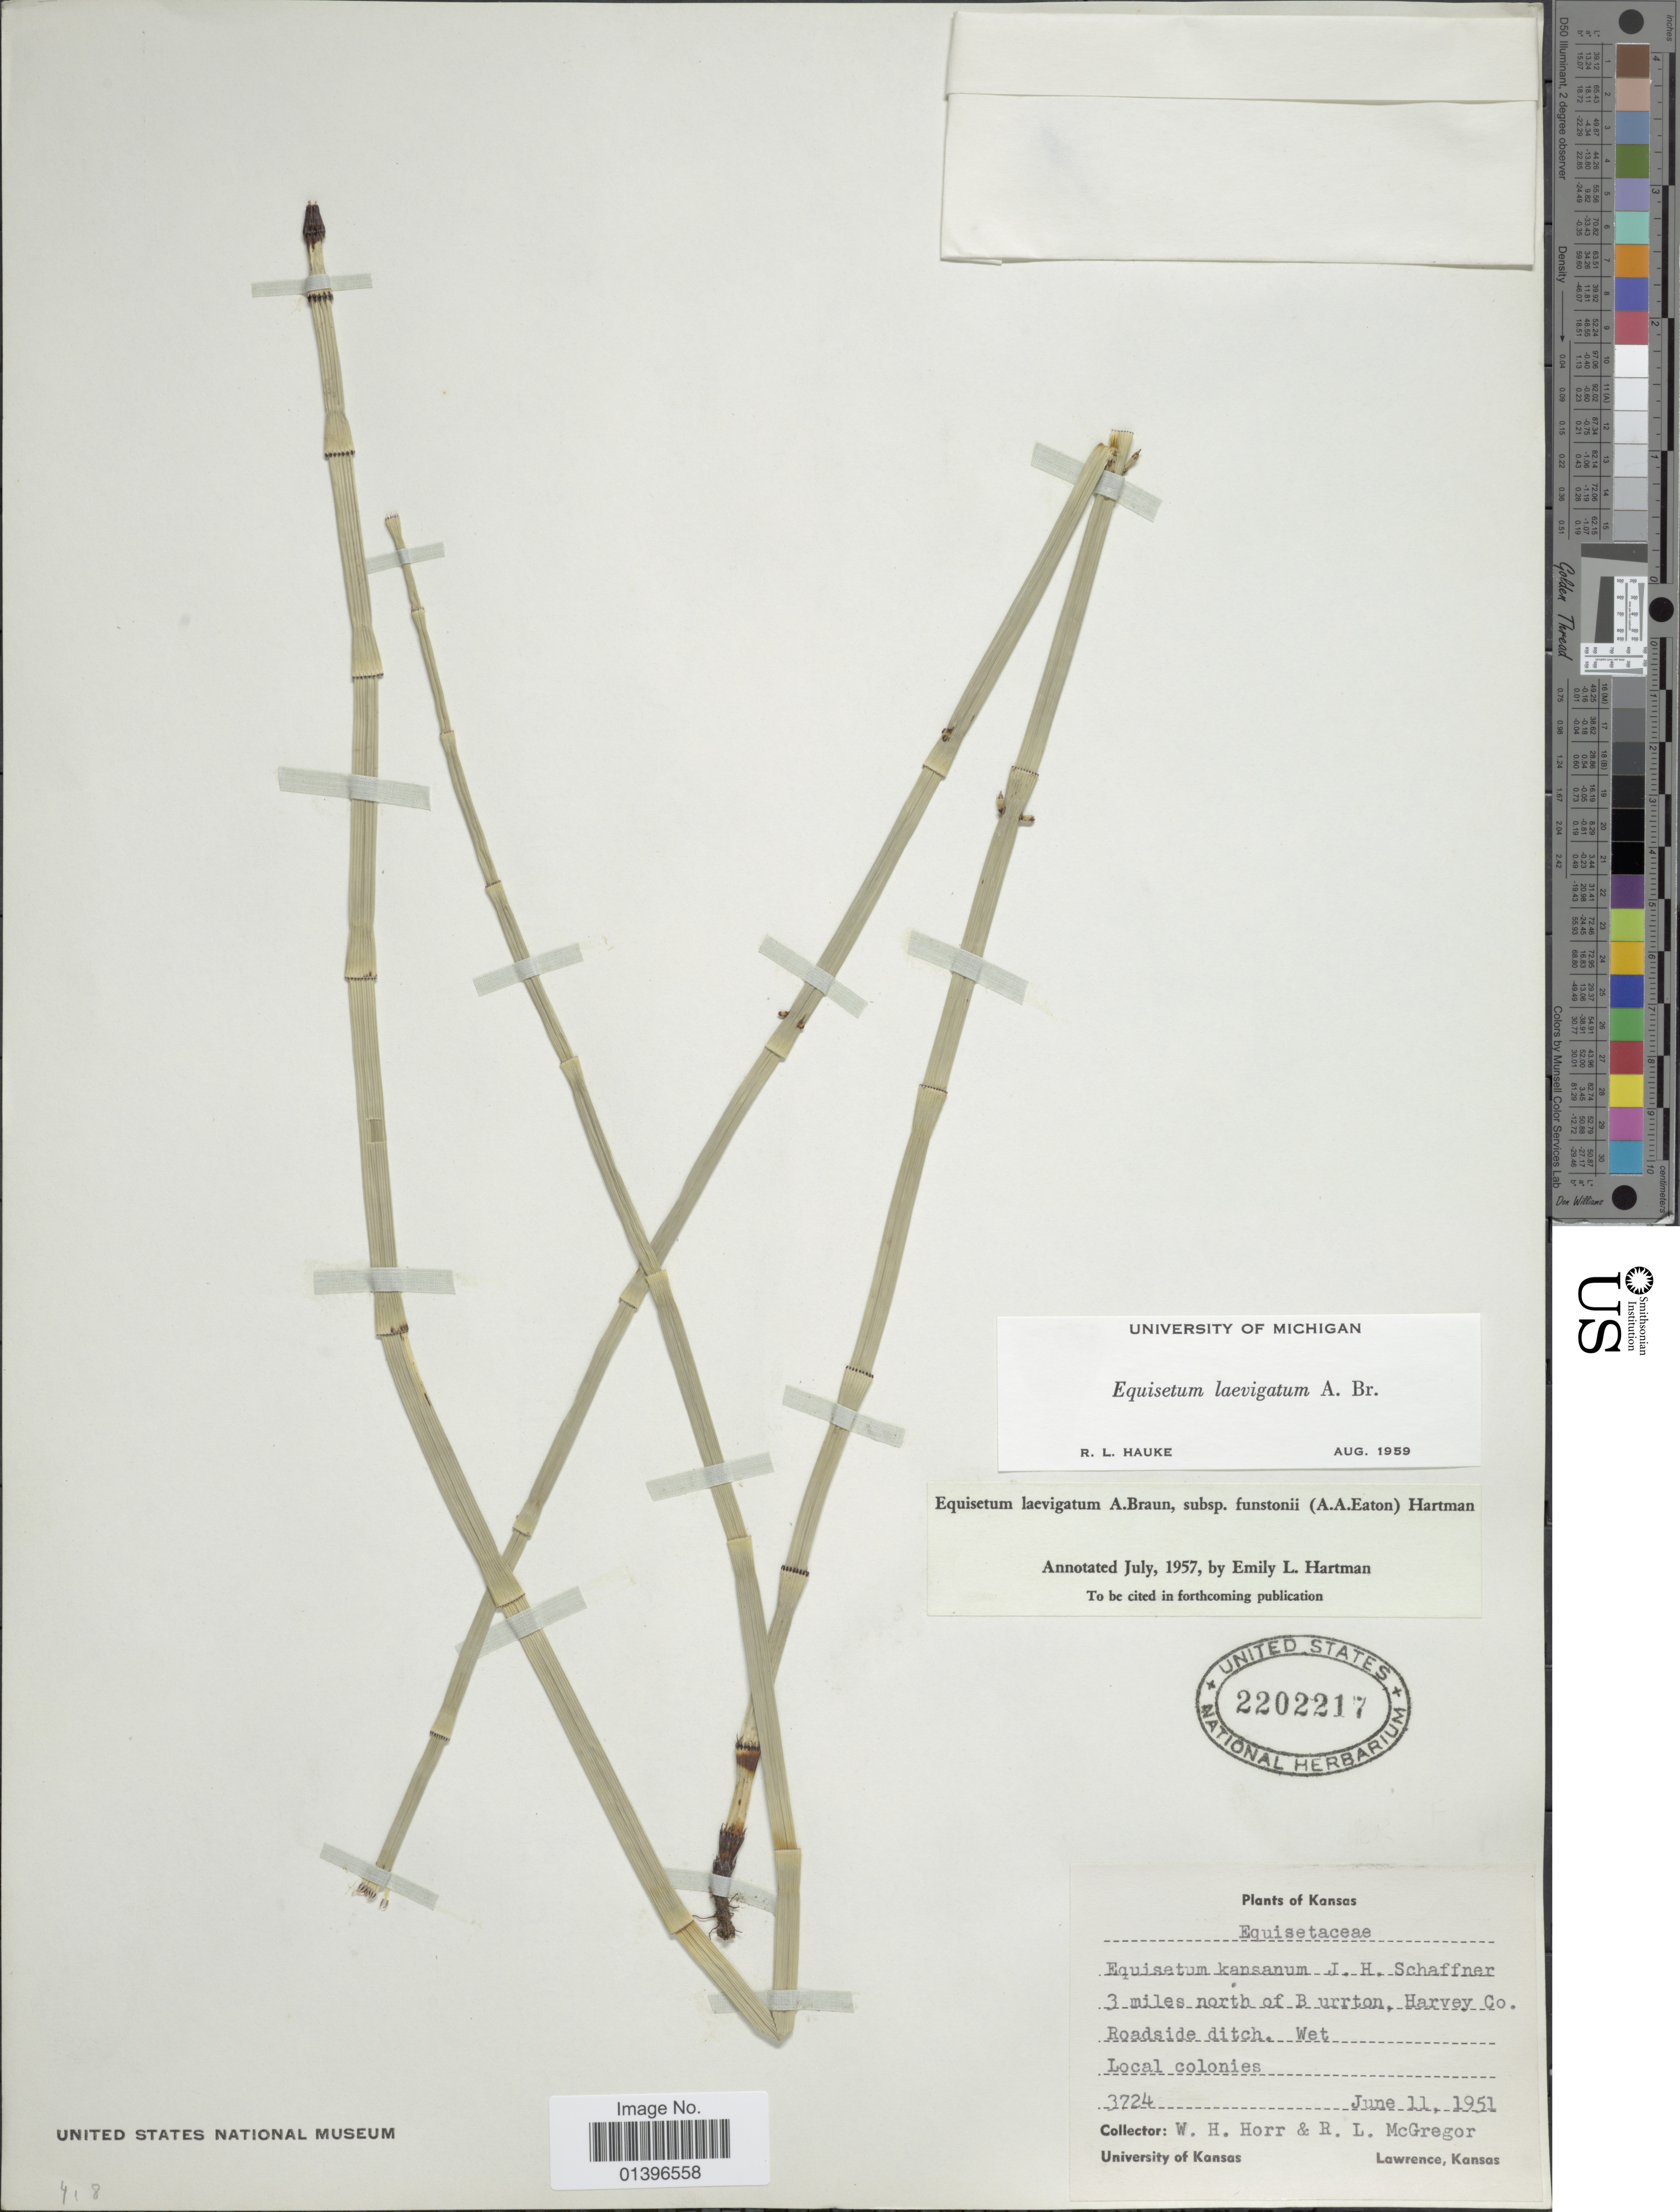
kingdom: Plantae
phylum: Tracheophyta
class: Polypodiopsida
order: Equisetales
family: Equisetaceae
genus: Equisetum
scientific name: Equisetum laevigatum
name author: A. Braun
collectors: W. H. Horr & R. McGregor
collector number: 3724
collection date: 1951-06-11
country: United States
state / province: Kansas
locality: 3 miles north of Burrton, Harvey Co. Roadside ditch. Lawrence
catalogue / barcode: US 2202217